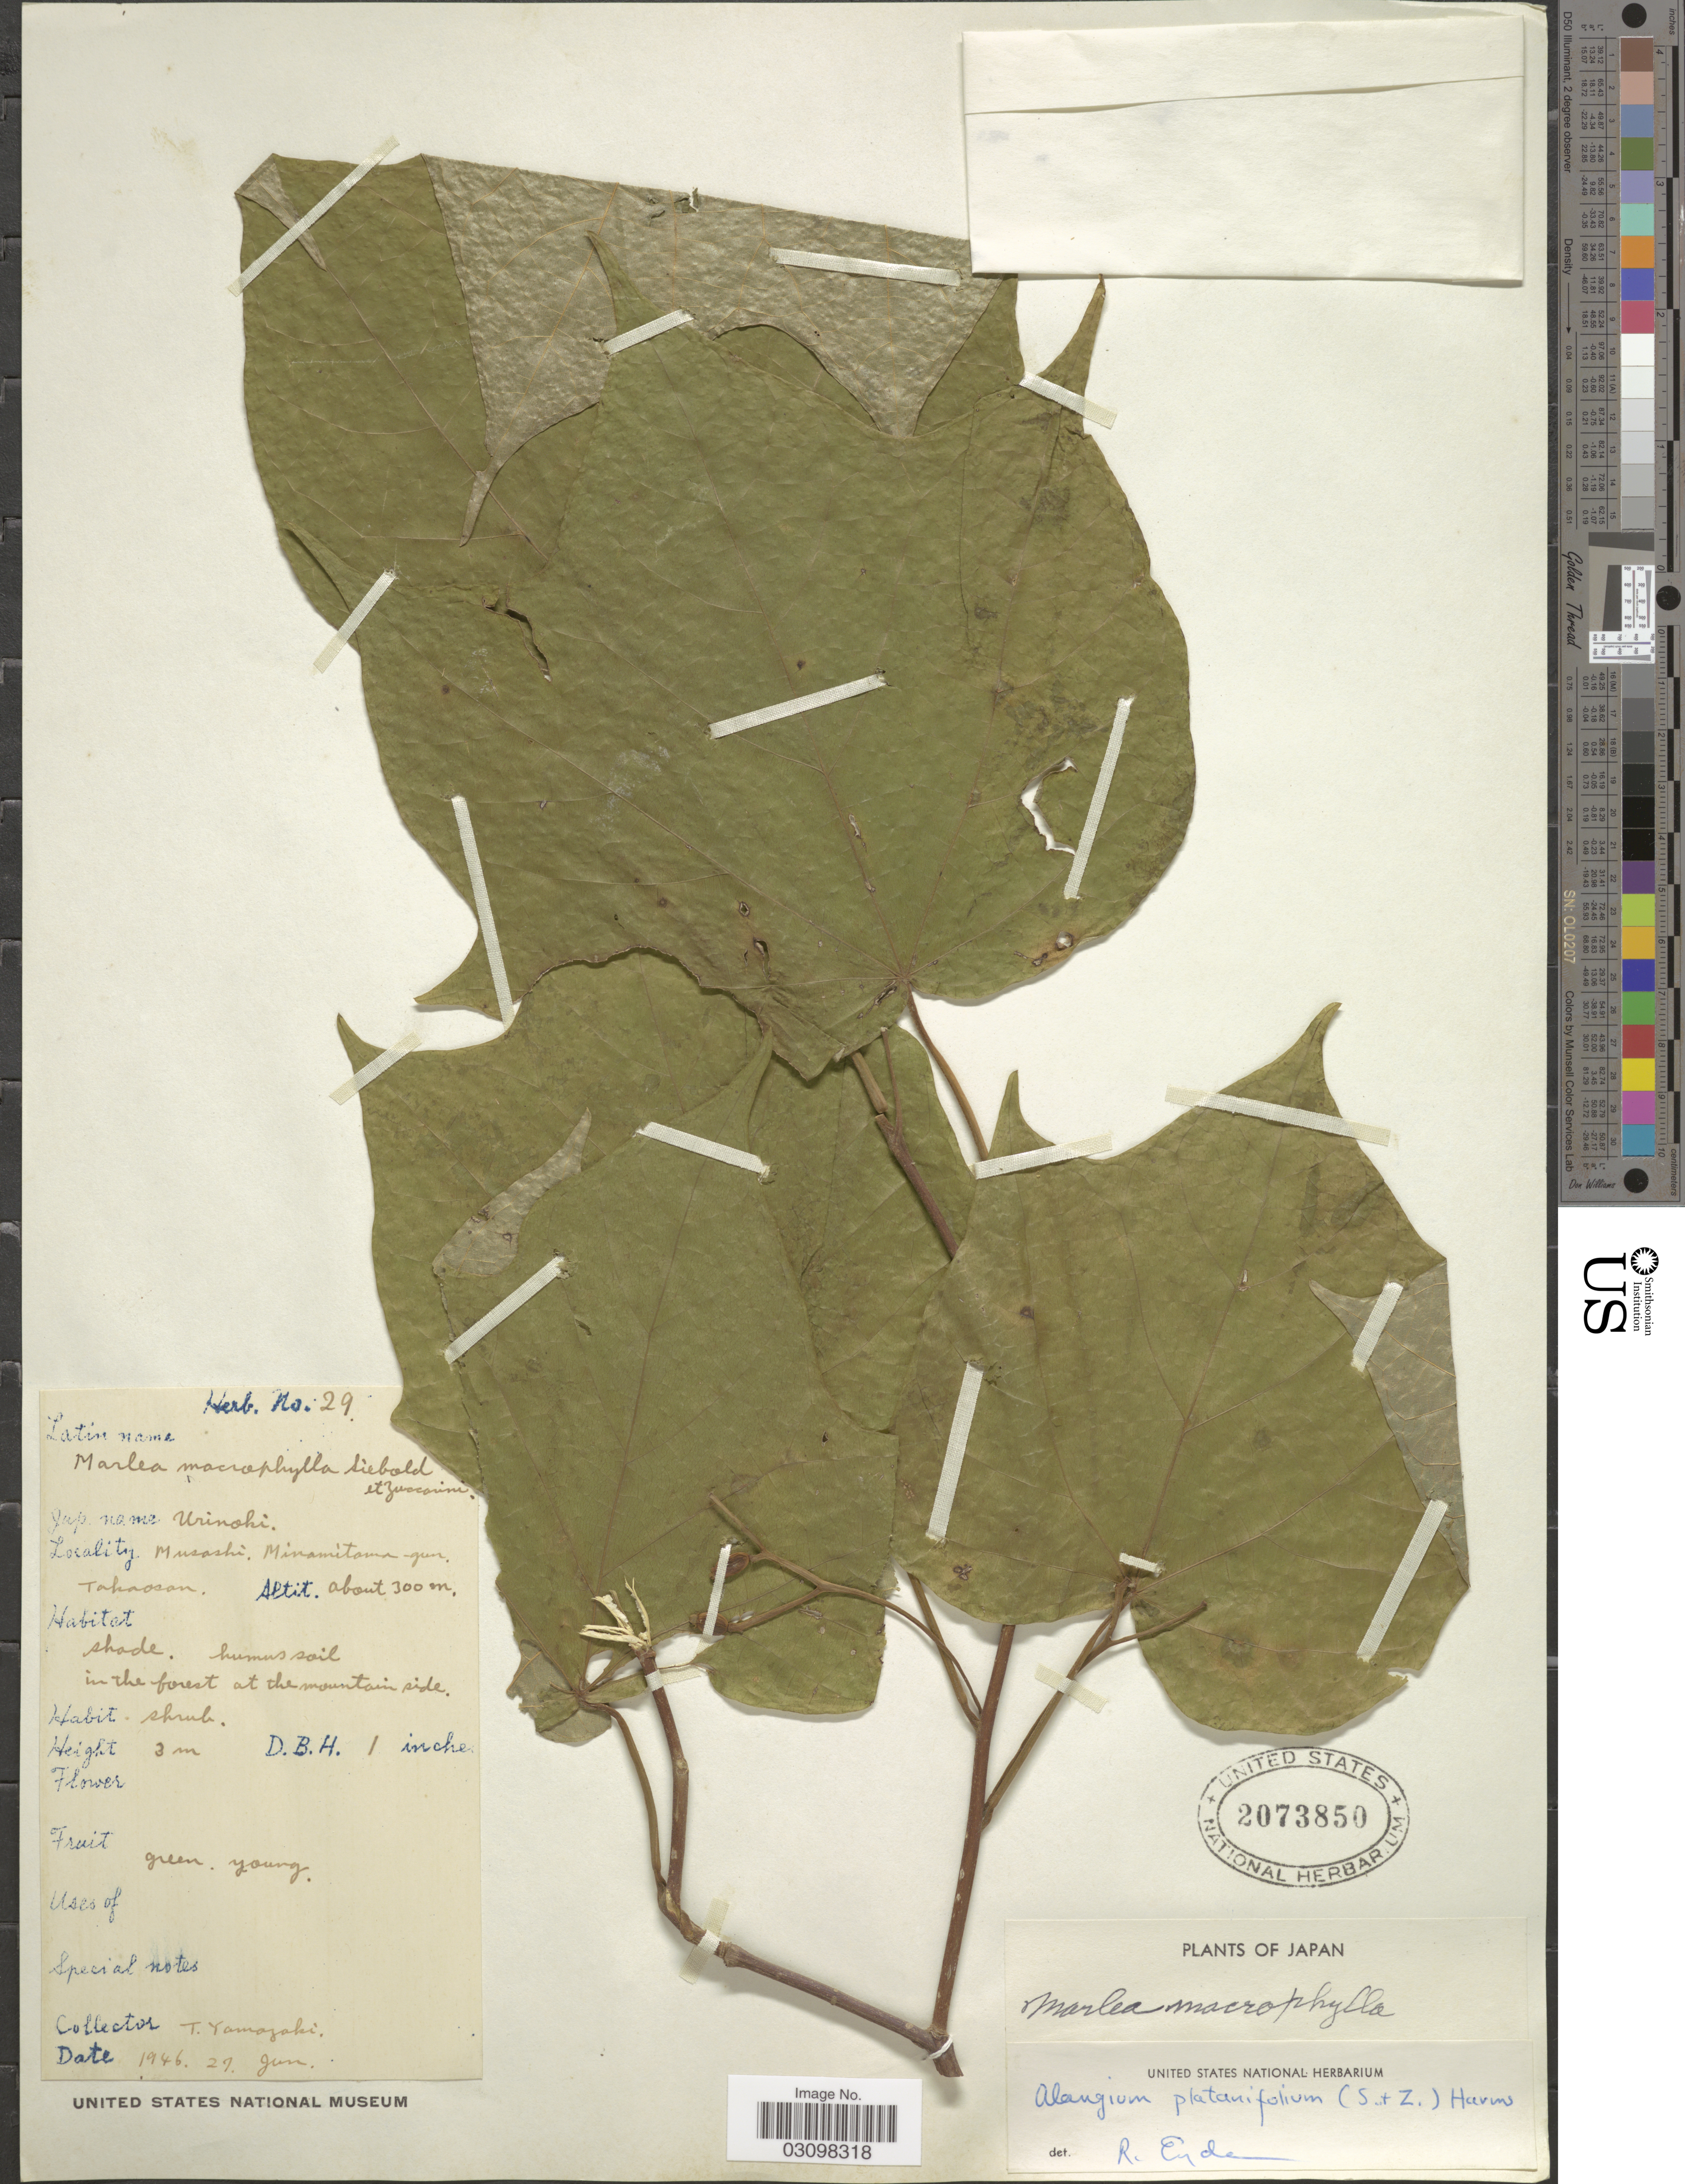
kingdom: Plantae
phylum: Tracheophyta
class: Magnoliopsida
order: Cornales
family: Cornaceae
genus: Alangium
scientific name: Alangium platanifolium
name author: (Siebold & Zucc.) Harms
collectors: T. Yamazaki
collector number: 29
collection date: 1946-06-27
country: Japan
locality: Musashi. Minamitama-gun. Takaosan.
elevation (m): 300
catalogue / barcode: US 2073850